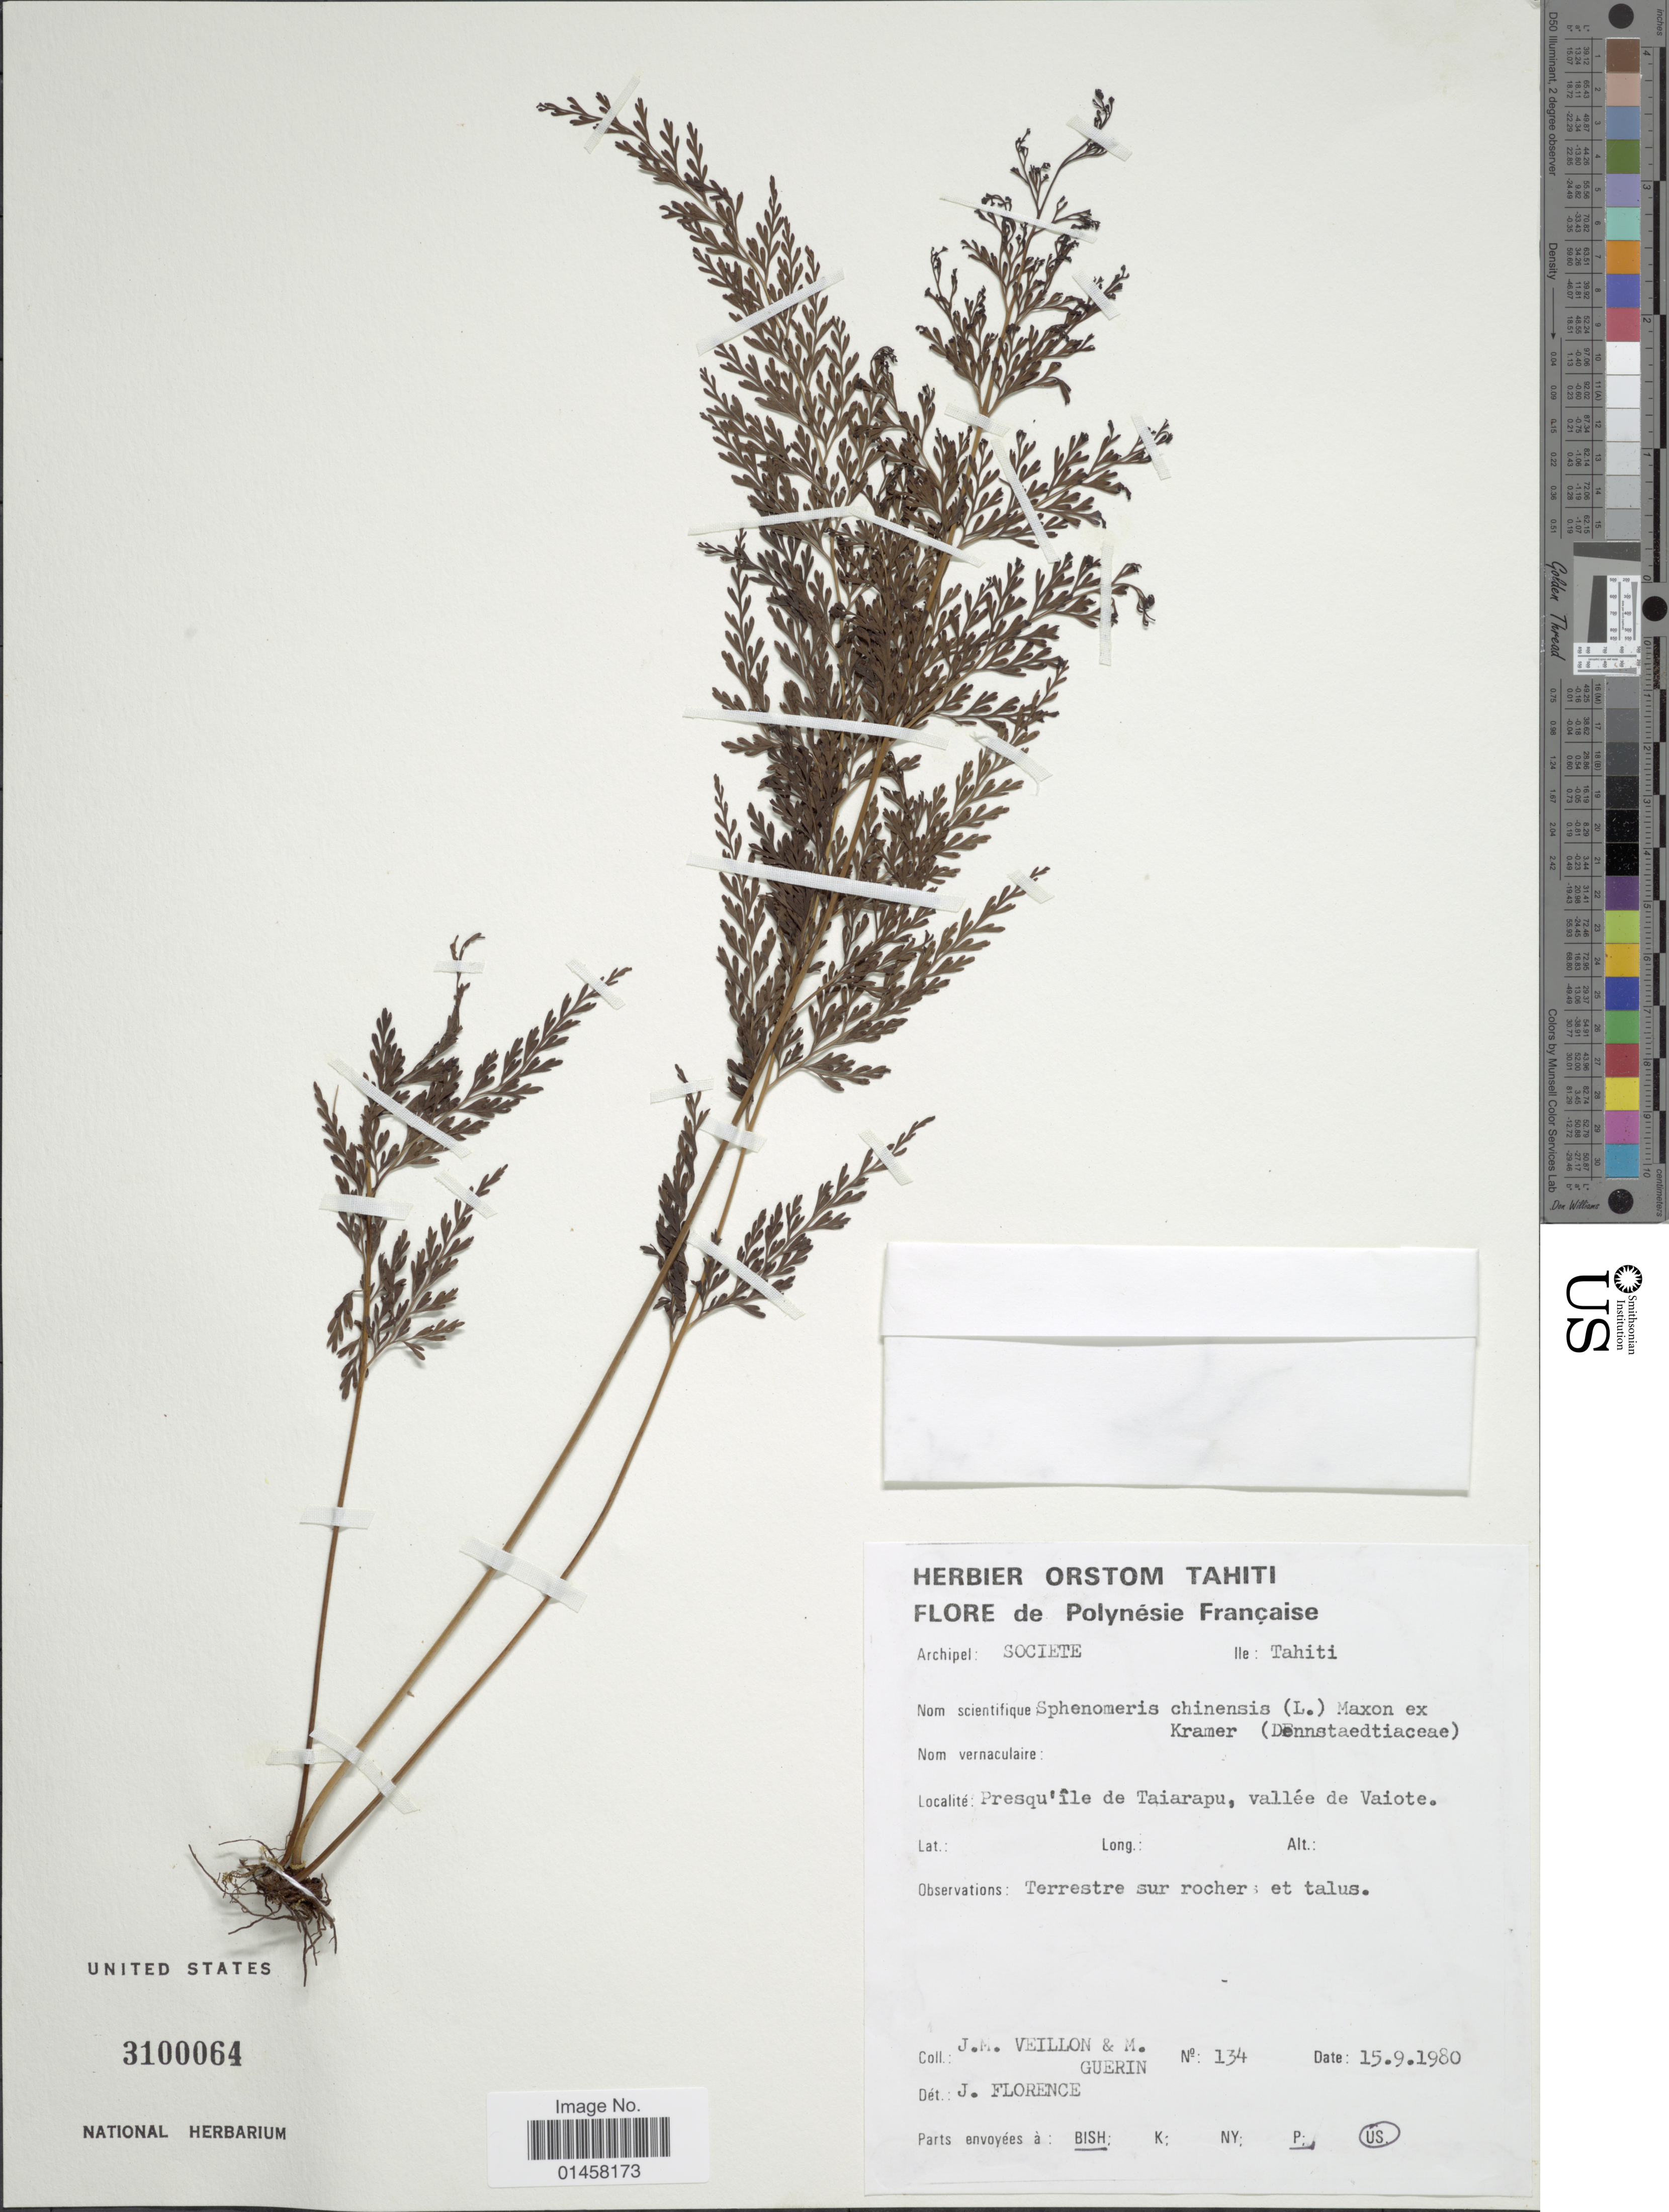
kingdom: Plantae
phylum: Tracheophyta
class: Polypodiopsida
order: Polypodiales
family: Lindsaeaceae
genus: Sphenomeris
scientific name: Sphenomeris chinensis var. chinensis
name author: (L.) Maxon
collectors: J. Veillon & M. Guerin-Bouhaben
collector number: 134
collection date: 1980-09-15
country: French Polynesia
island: Tahiti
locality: Societe, Tahiti. Presgu'ile de Taiarapu, vallée de Vaiote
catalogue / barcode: US 3100064